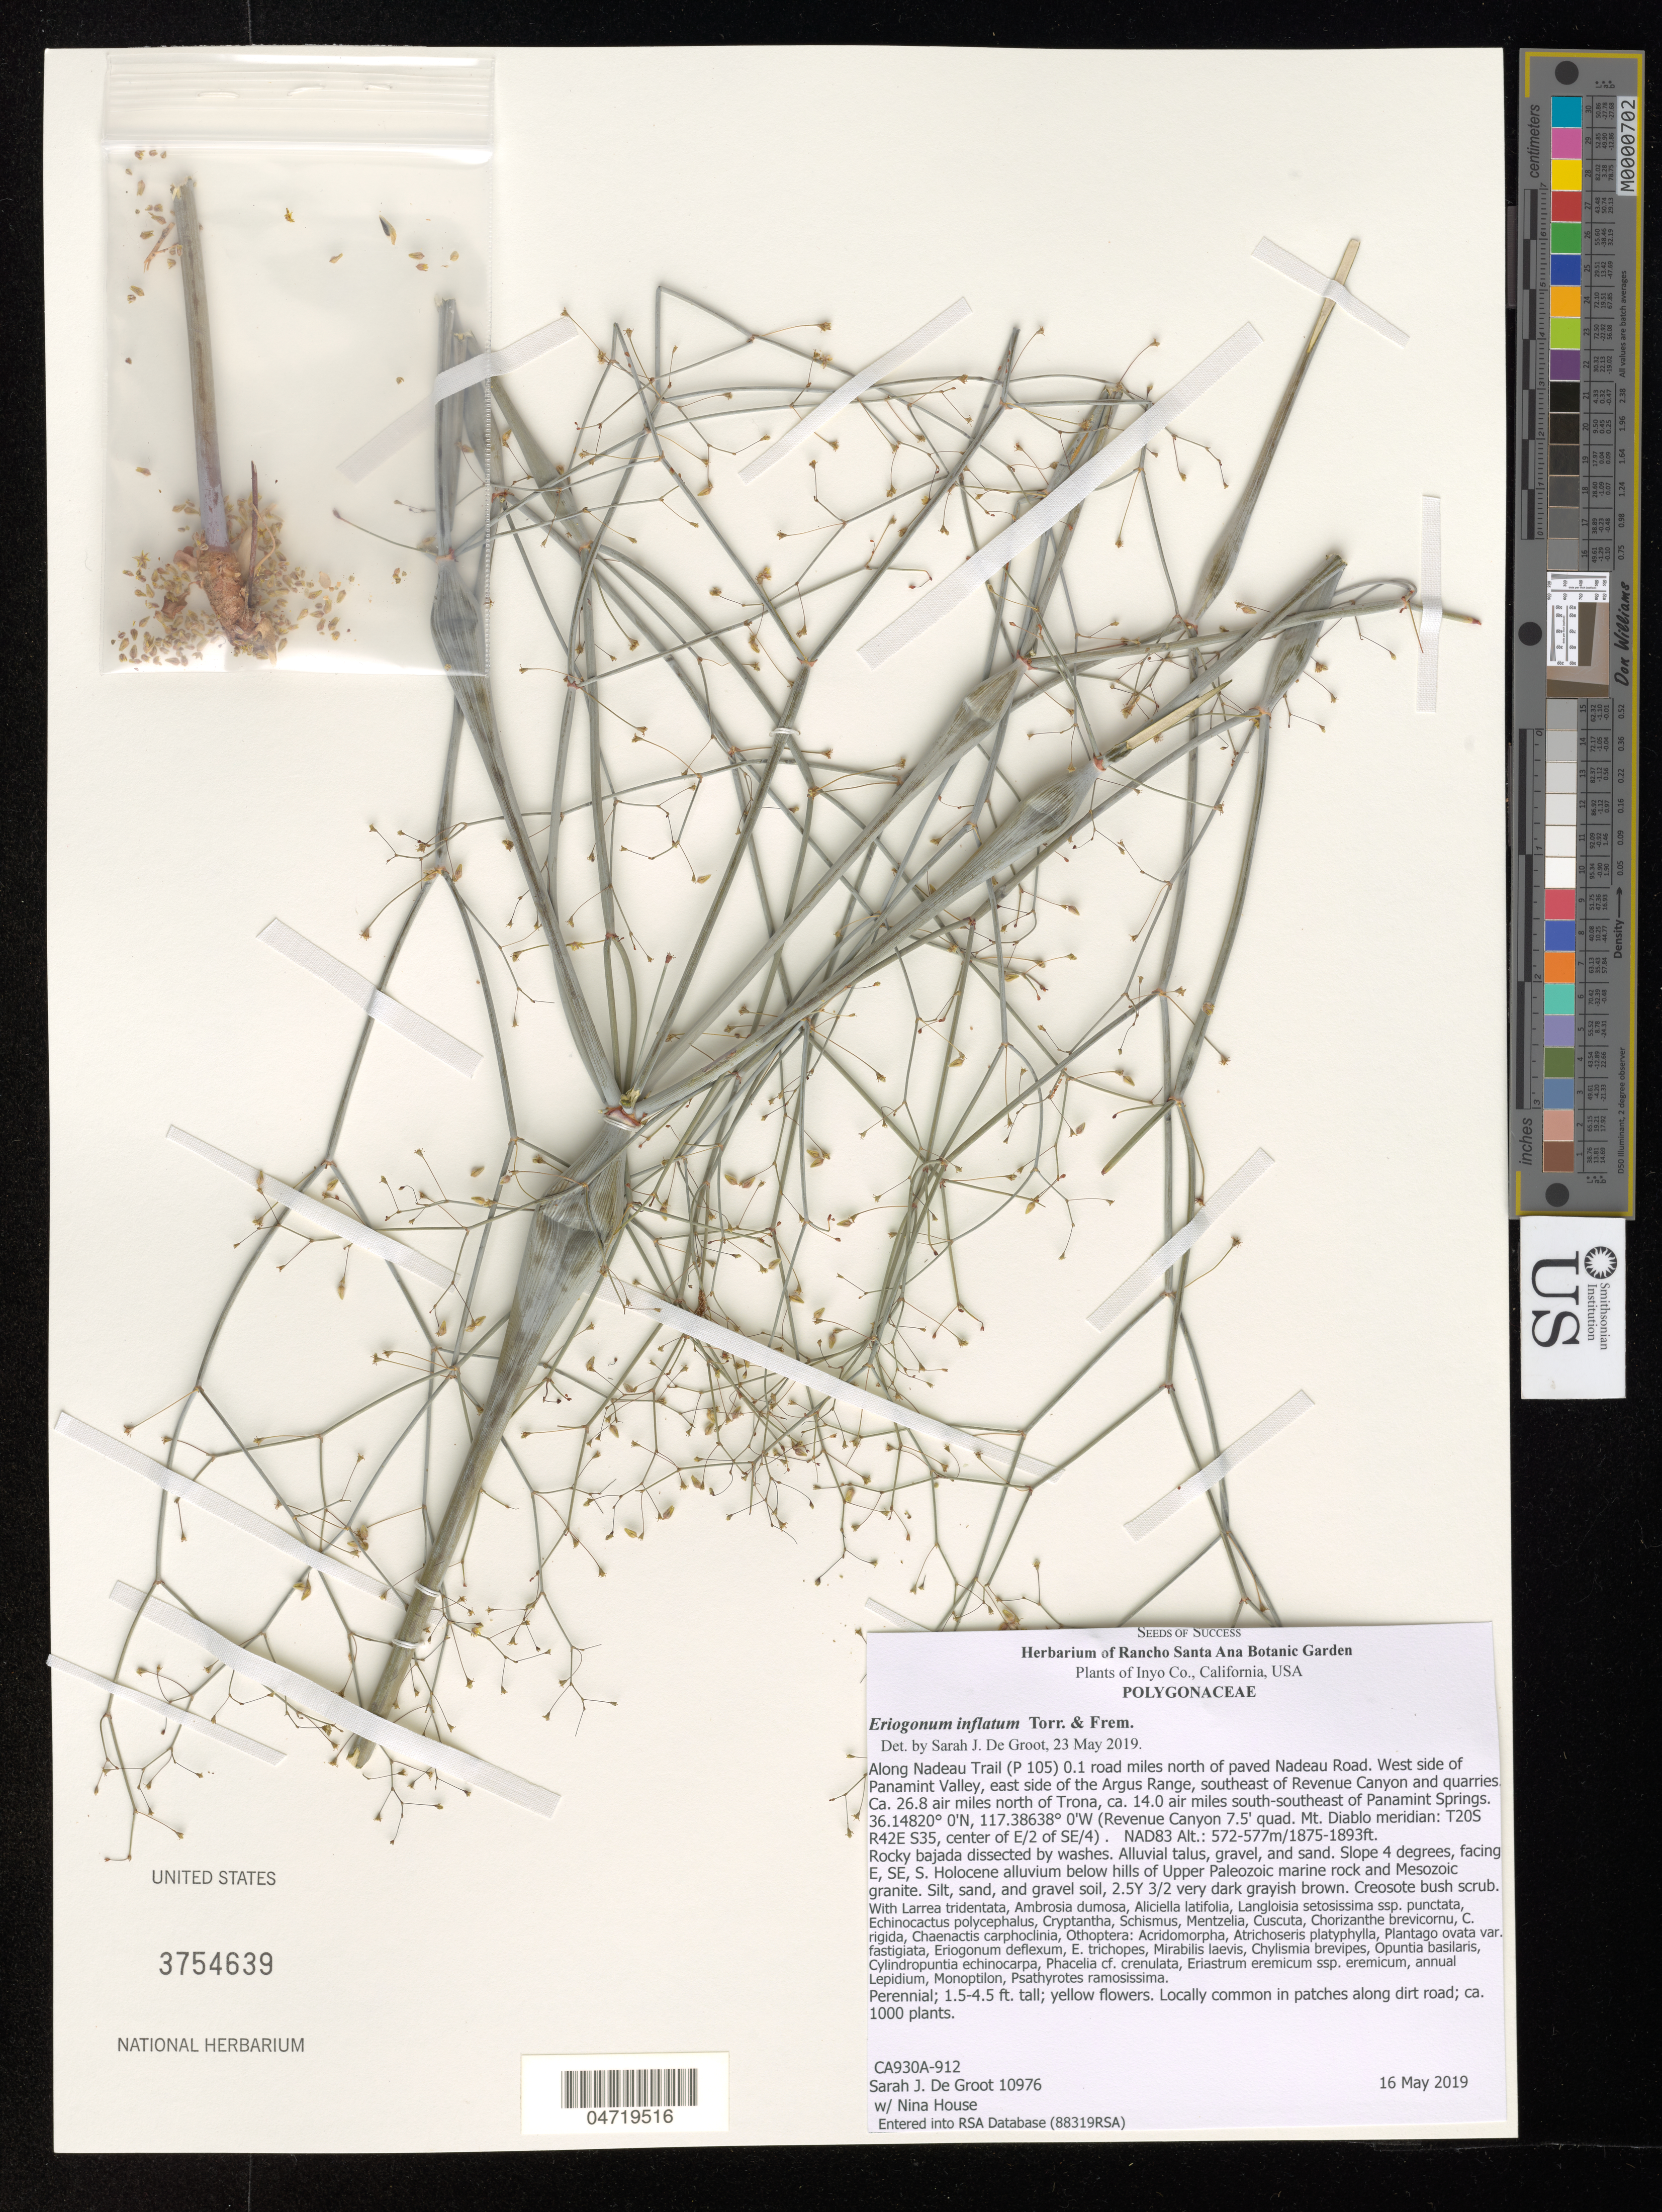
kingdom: Plantae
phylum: Tracheophyta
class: Magnoliopsida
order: Caryophyllales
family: Polygonaceae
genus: Eriogonum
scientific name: Eriogonum inflatum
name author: Torr. & Frém.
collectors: S. De Groot & N. House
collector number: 10976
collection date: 2019-05-16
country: United States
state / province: California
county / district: Inyo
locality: Inyo Co. Along Nadeau Trail (P 105) 0.1 road miles north of paved Nadeau Road. West side of Panamint Valley, east side of the Argus Range, southeast of Revenue Canyon and quarries. Ca. 26.8 air miles north of Trona, ca. 14.0 air miles south-southeast of Panamint Springs. (Revenue Canyon 7.5' quad. Mt. Diablo meridian: T20S R42E S35, center of E/2 of SE/4). NAD83.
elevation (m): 572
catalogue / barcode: US 3754639